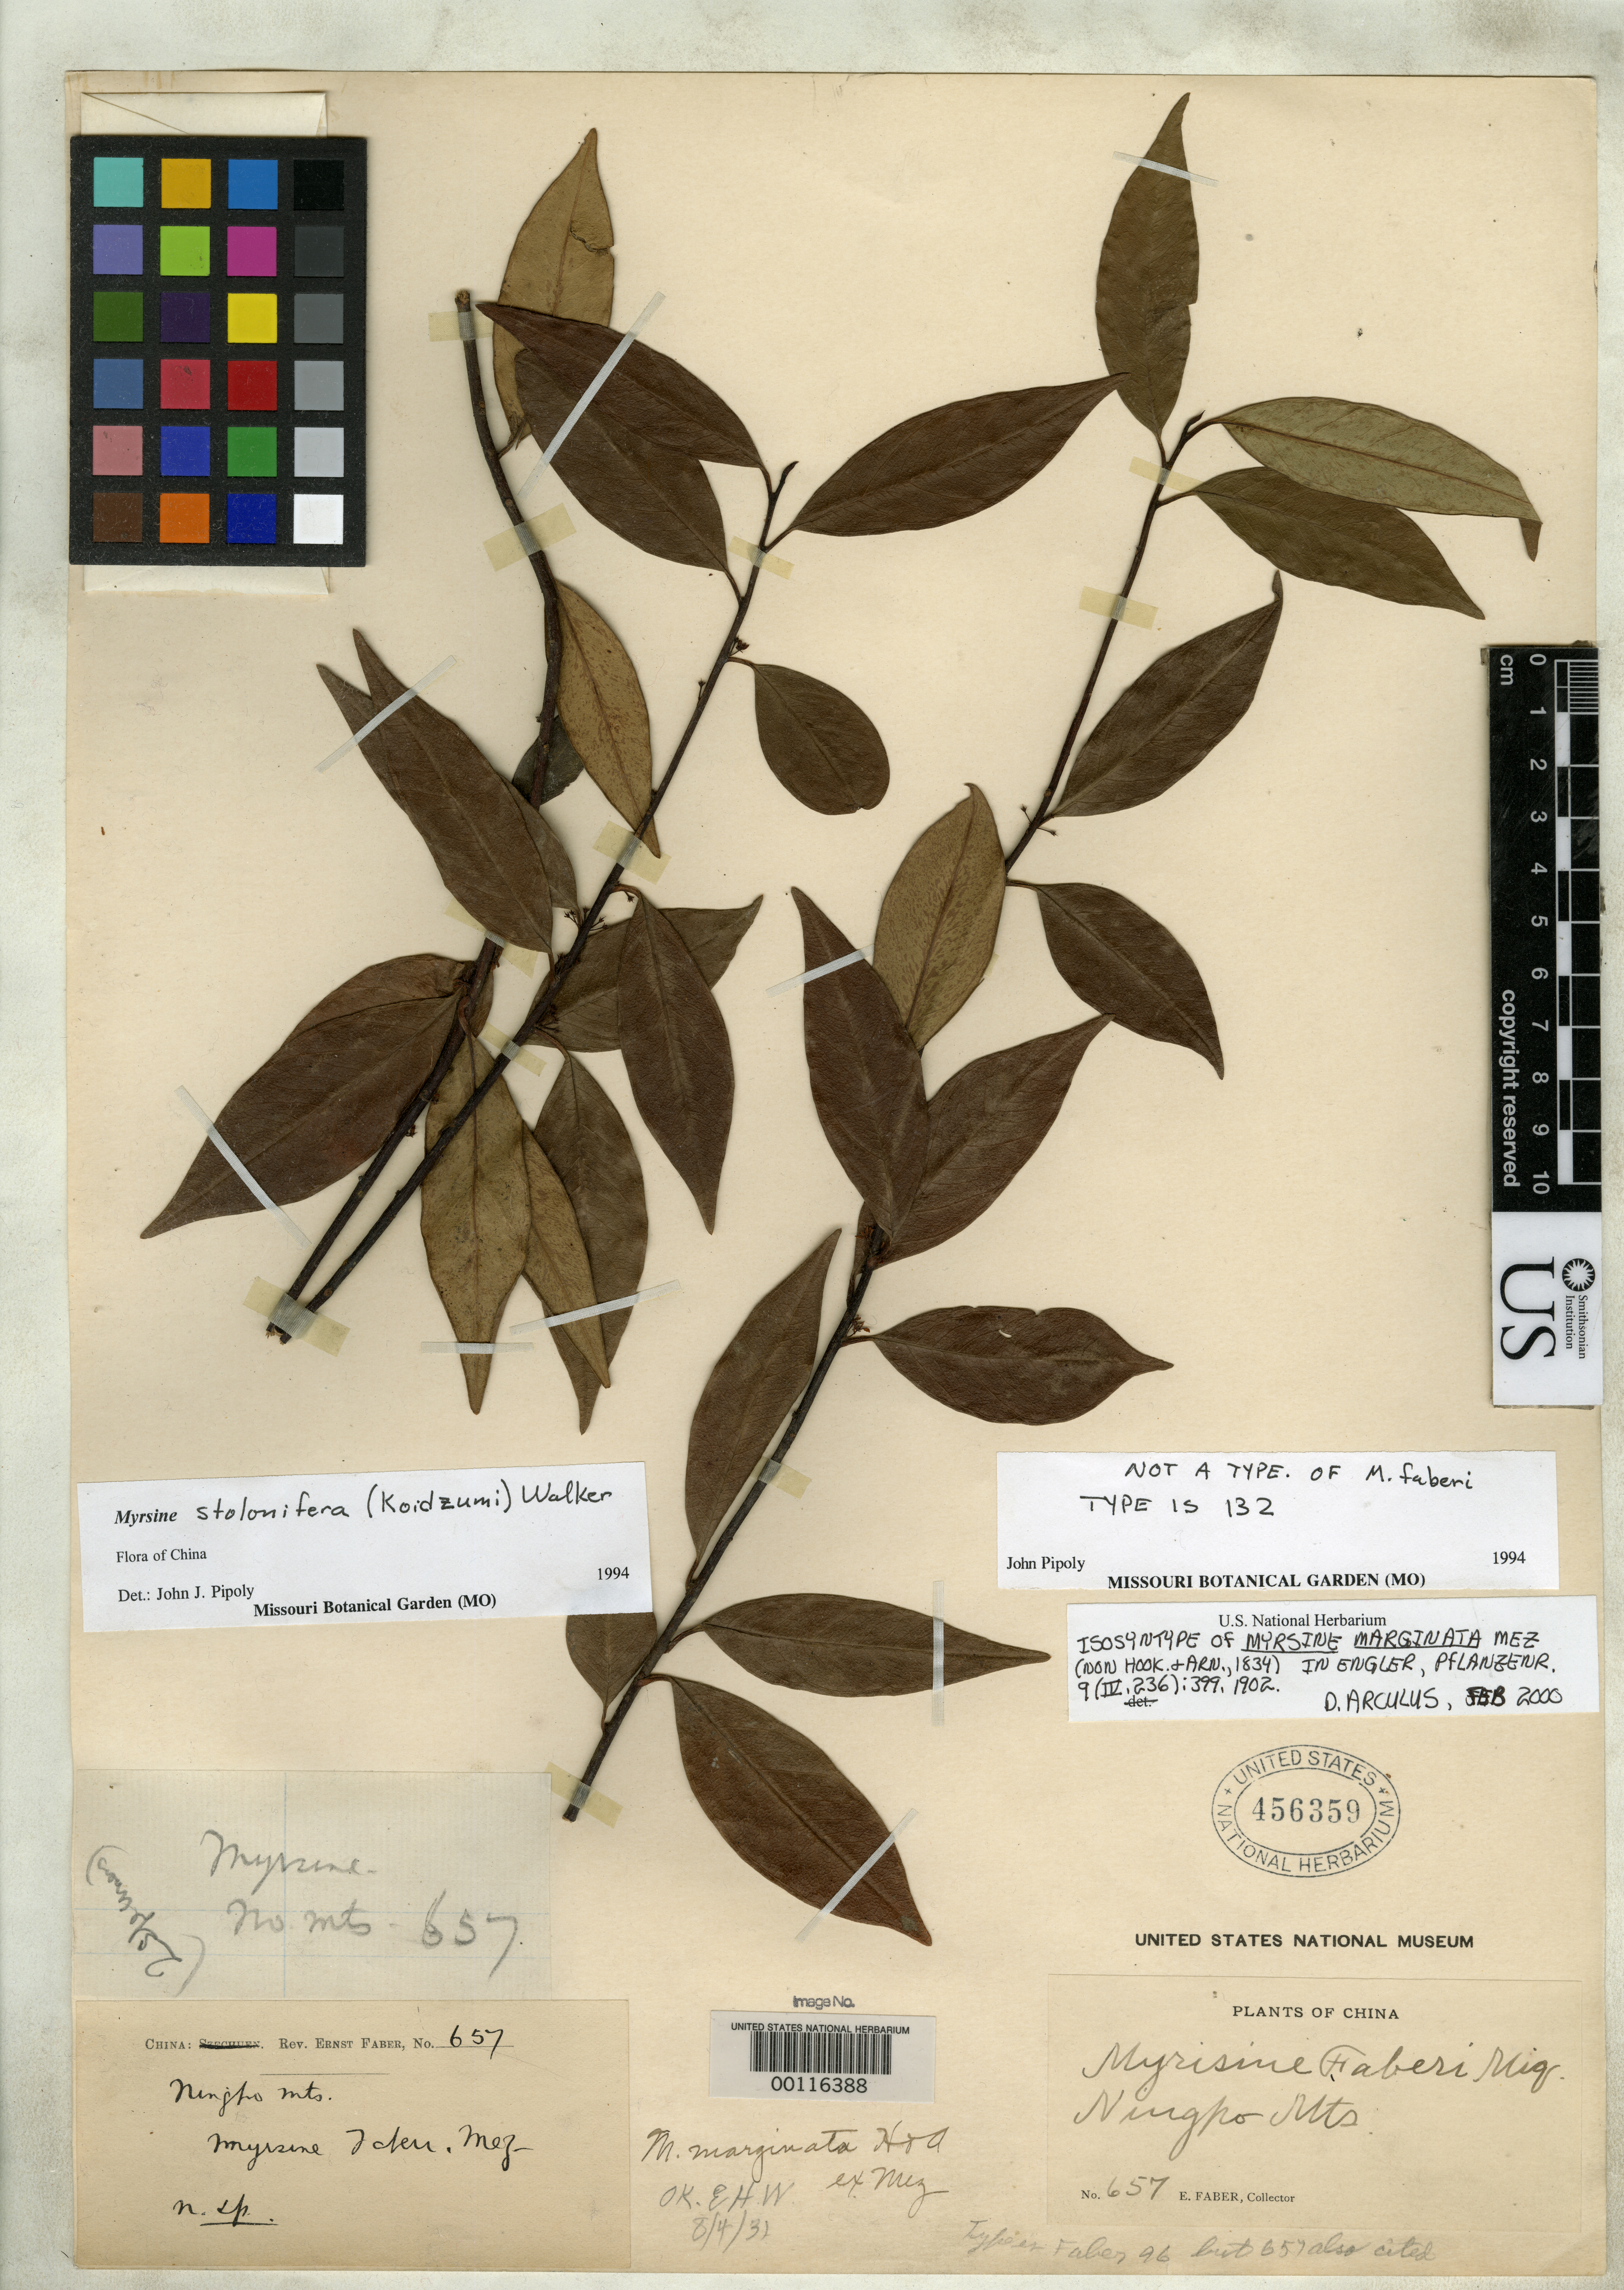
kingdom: Plantae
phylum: Tracheophyta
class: Magnoliopsida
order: Ericales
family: Primulaceae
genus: Myrsine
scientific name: Myrsine marginata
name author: Mez in Engl.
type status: Isosyntype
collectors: E. Faber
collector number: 657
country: China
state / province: Guangdong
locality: Ningpoo-bergen.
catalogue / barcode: US 456359